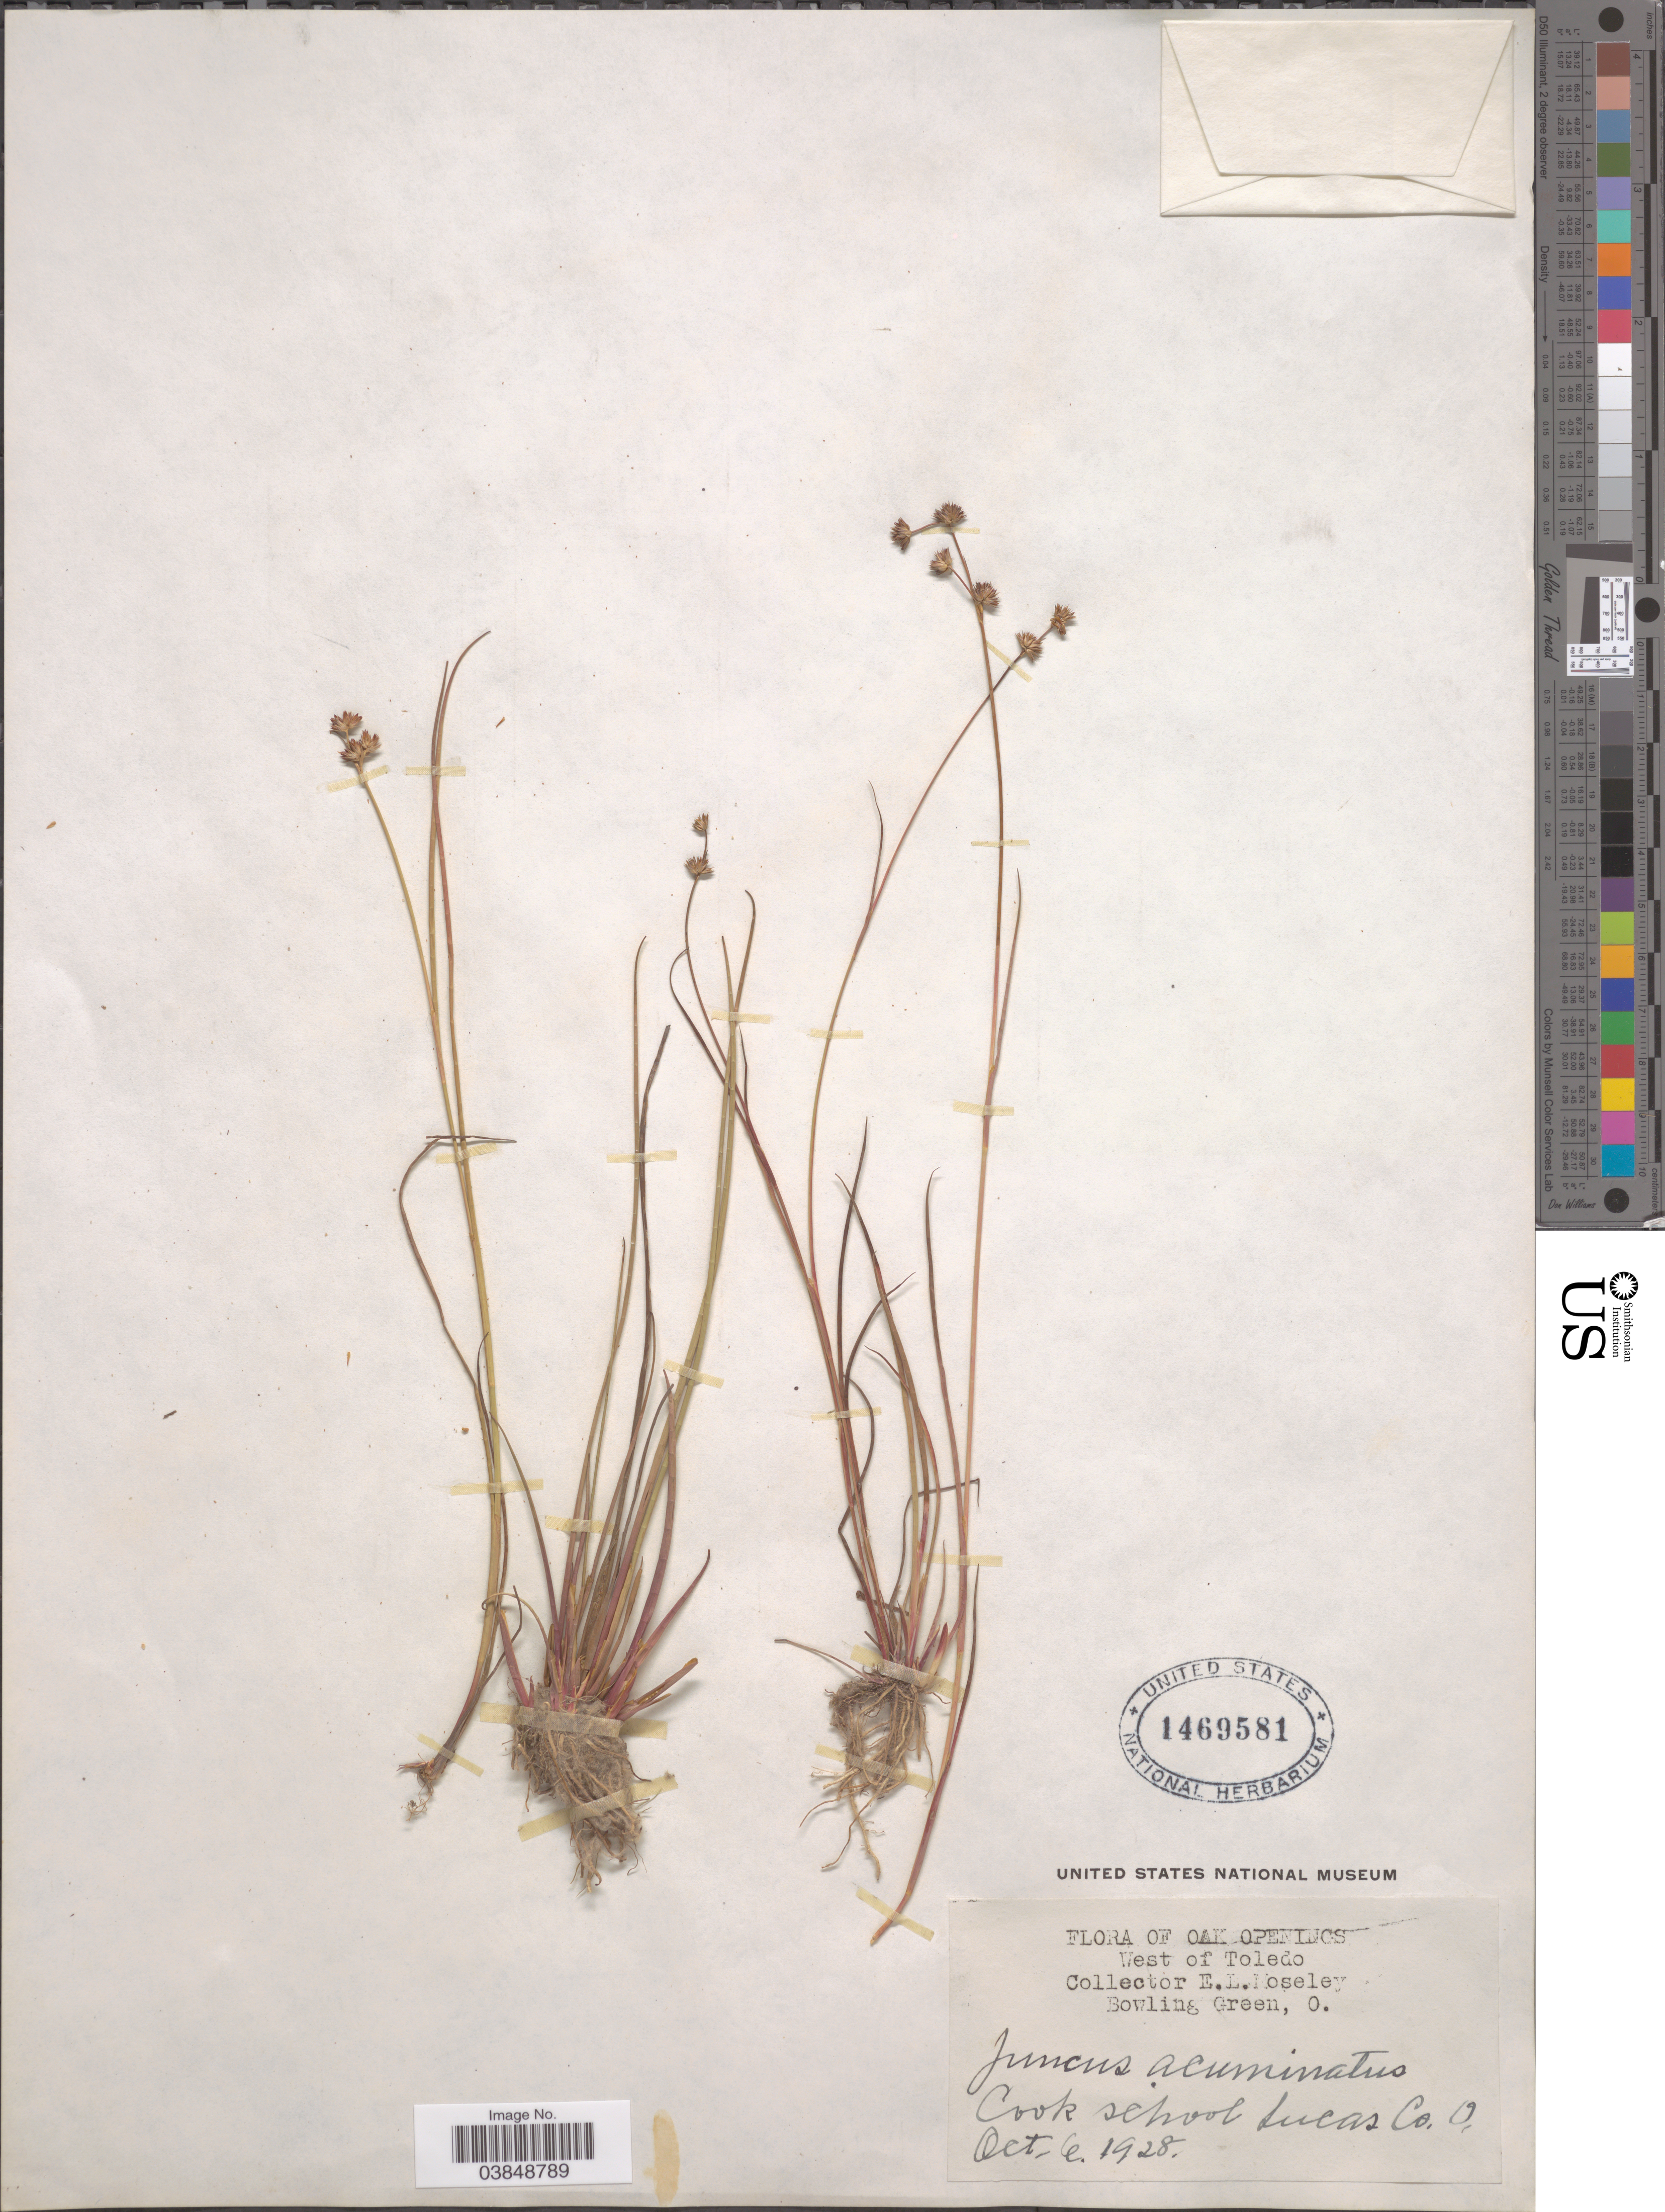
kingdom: Plantae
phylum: Tracheophyta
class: Liliopsida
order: Poales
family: Juncaceae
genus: Juncus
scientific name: Juncus acuminatus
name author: Michx.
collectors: E. Moseley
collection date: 1928-10-06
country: United States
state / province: Ohio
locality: Oak Openings. West of Toledo. Cook school Lucas Co.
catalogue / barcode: US 1469581